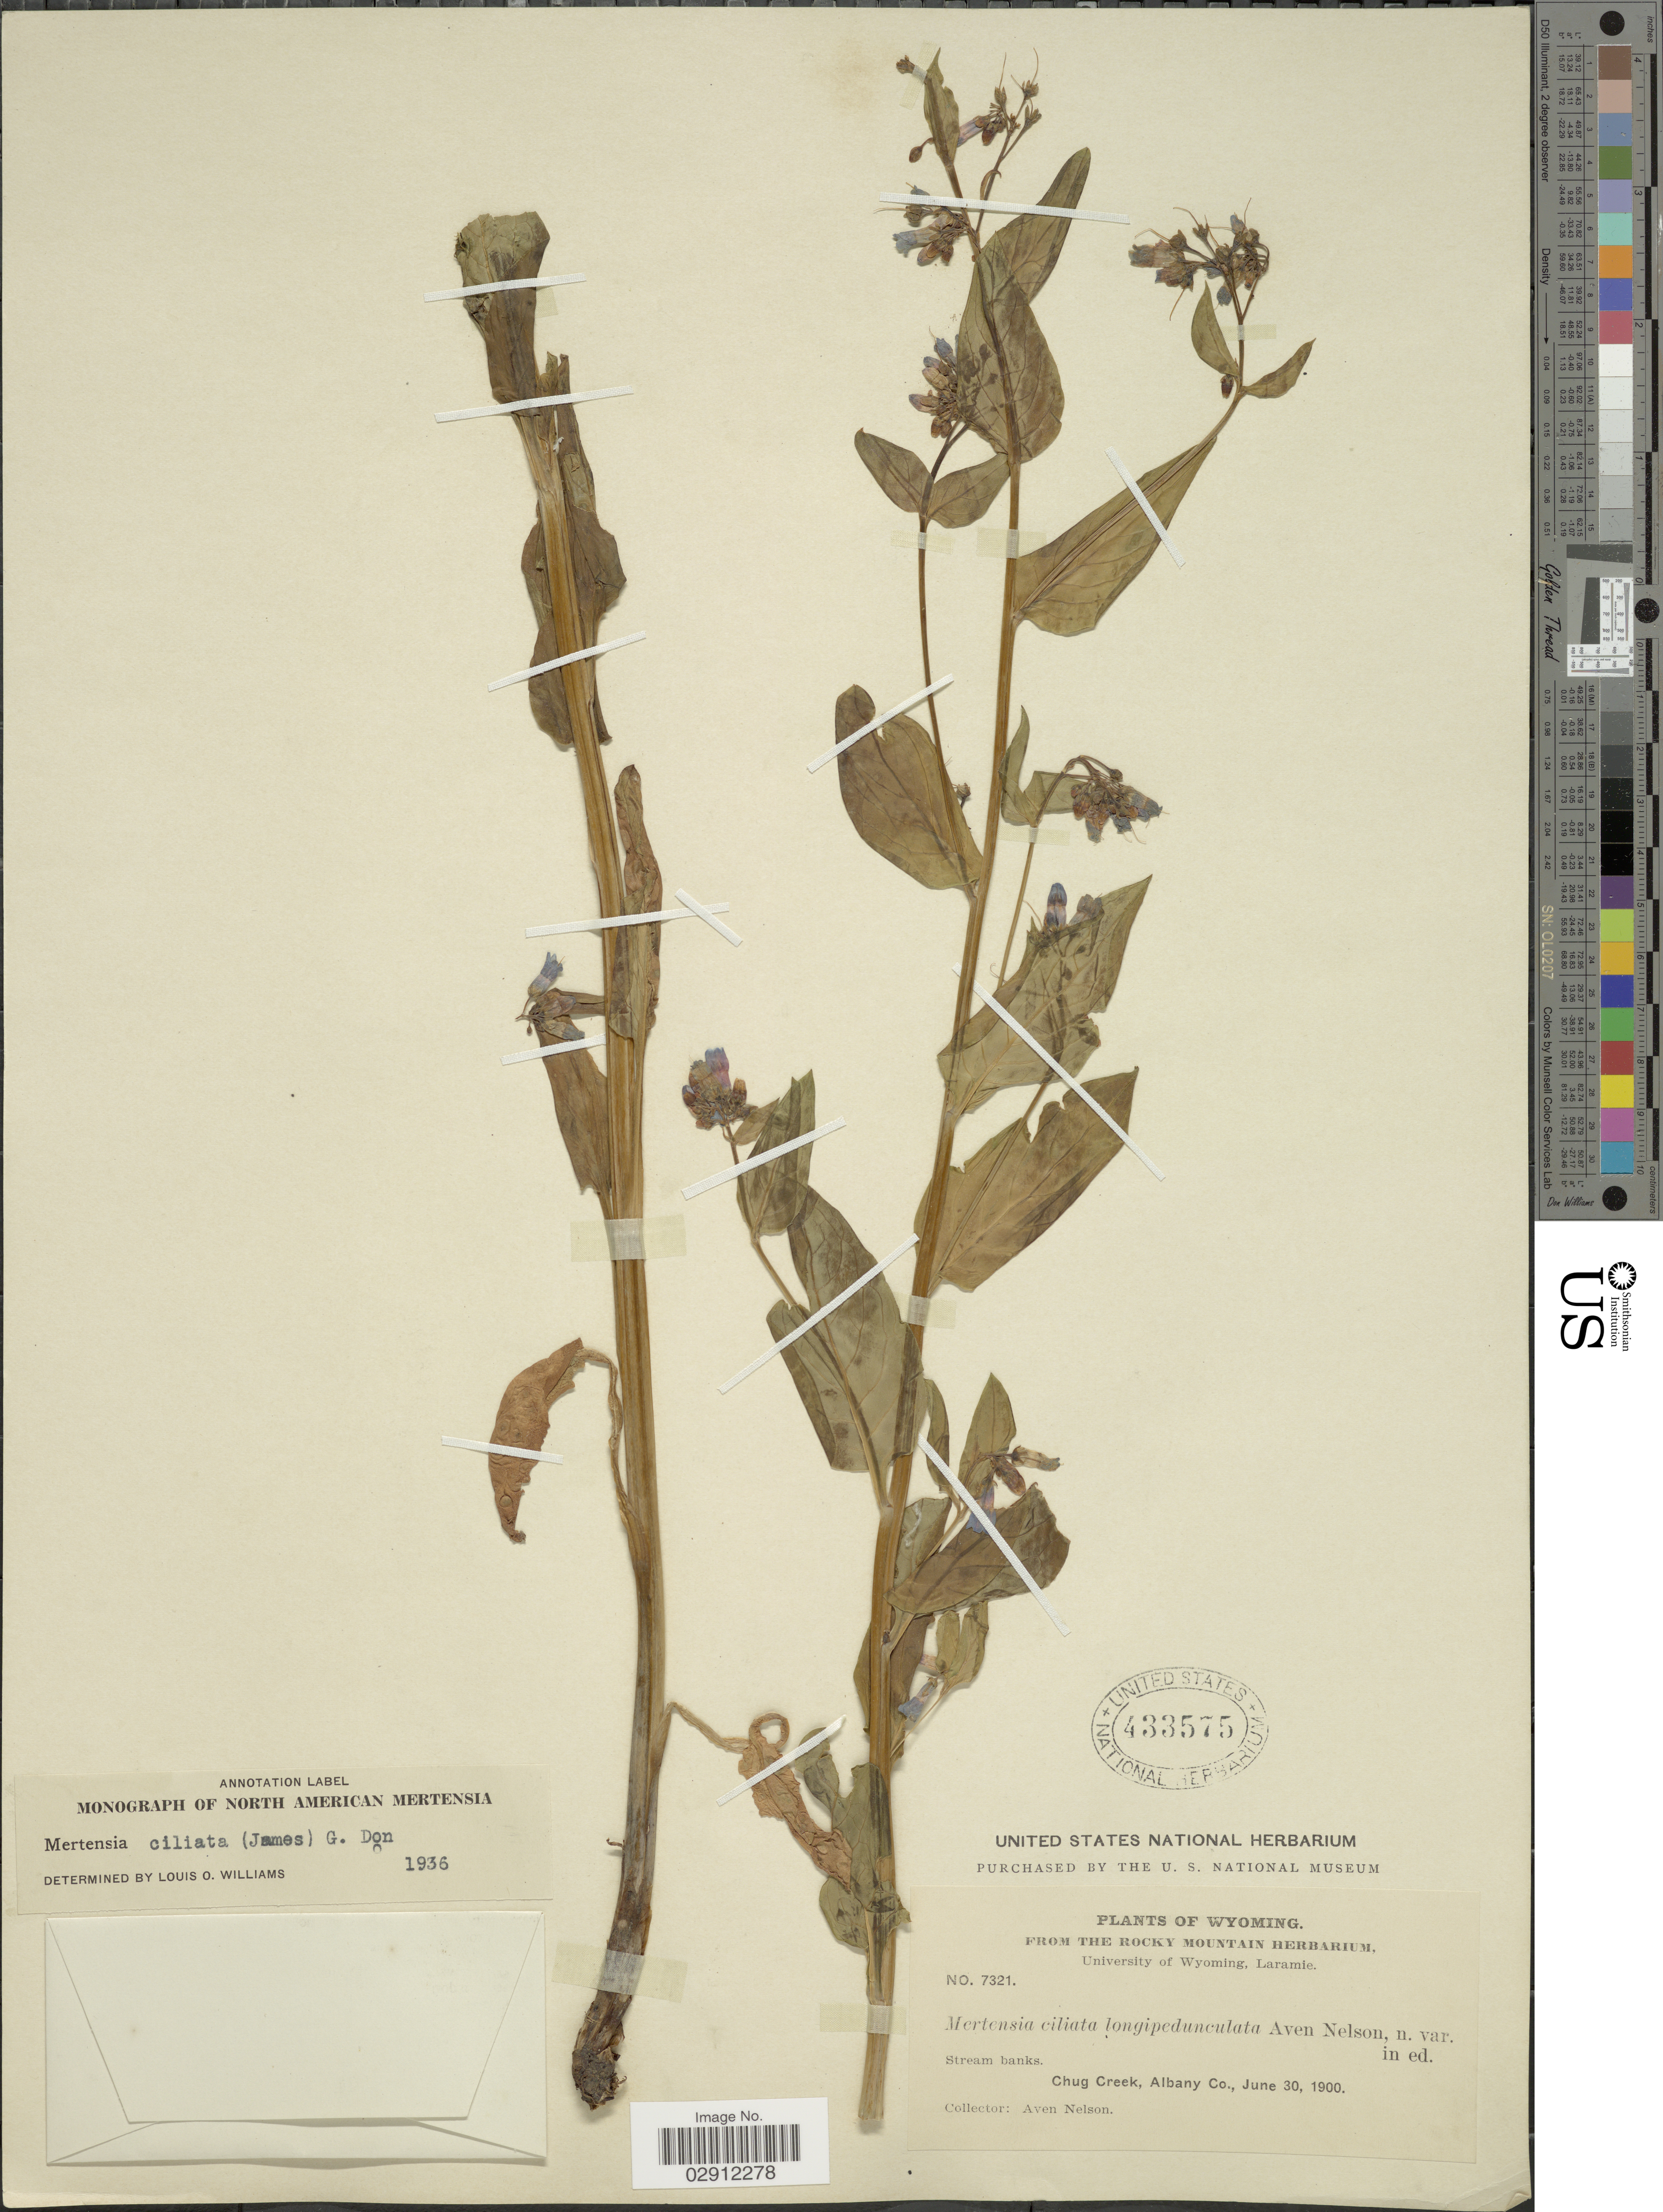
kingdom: Plantae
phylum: Tracheophyta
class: Magnoliopsida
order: Boraginales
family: Boraginaceae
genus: Mertensia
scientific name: Mertensia ciliata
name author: (James) G. Don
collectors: A. Nelson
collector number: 7321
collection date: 1900-06-30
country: United States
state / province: Wyoming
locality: Stream banks. Chug Creek, Albany Co.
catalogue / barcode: US 433575